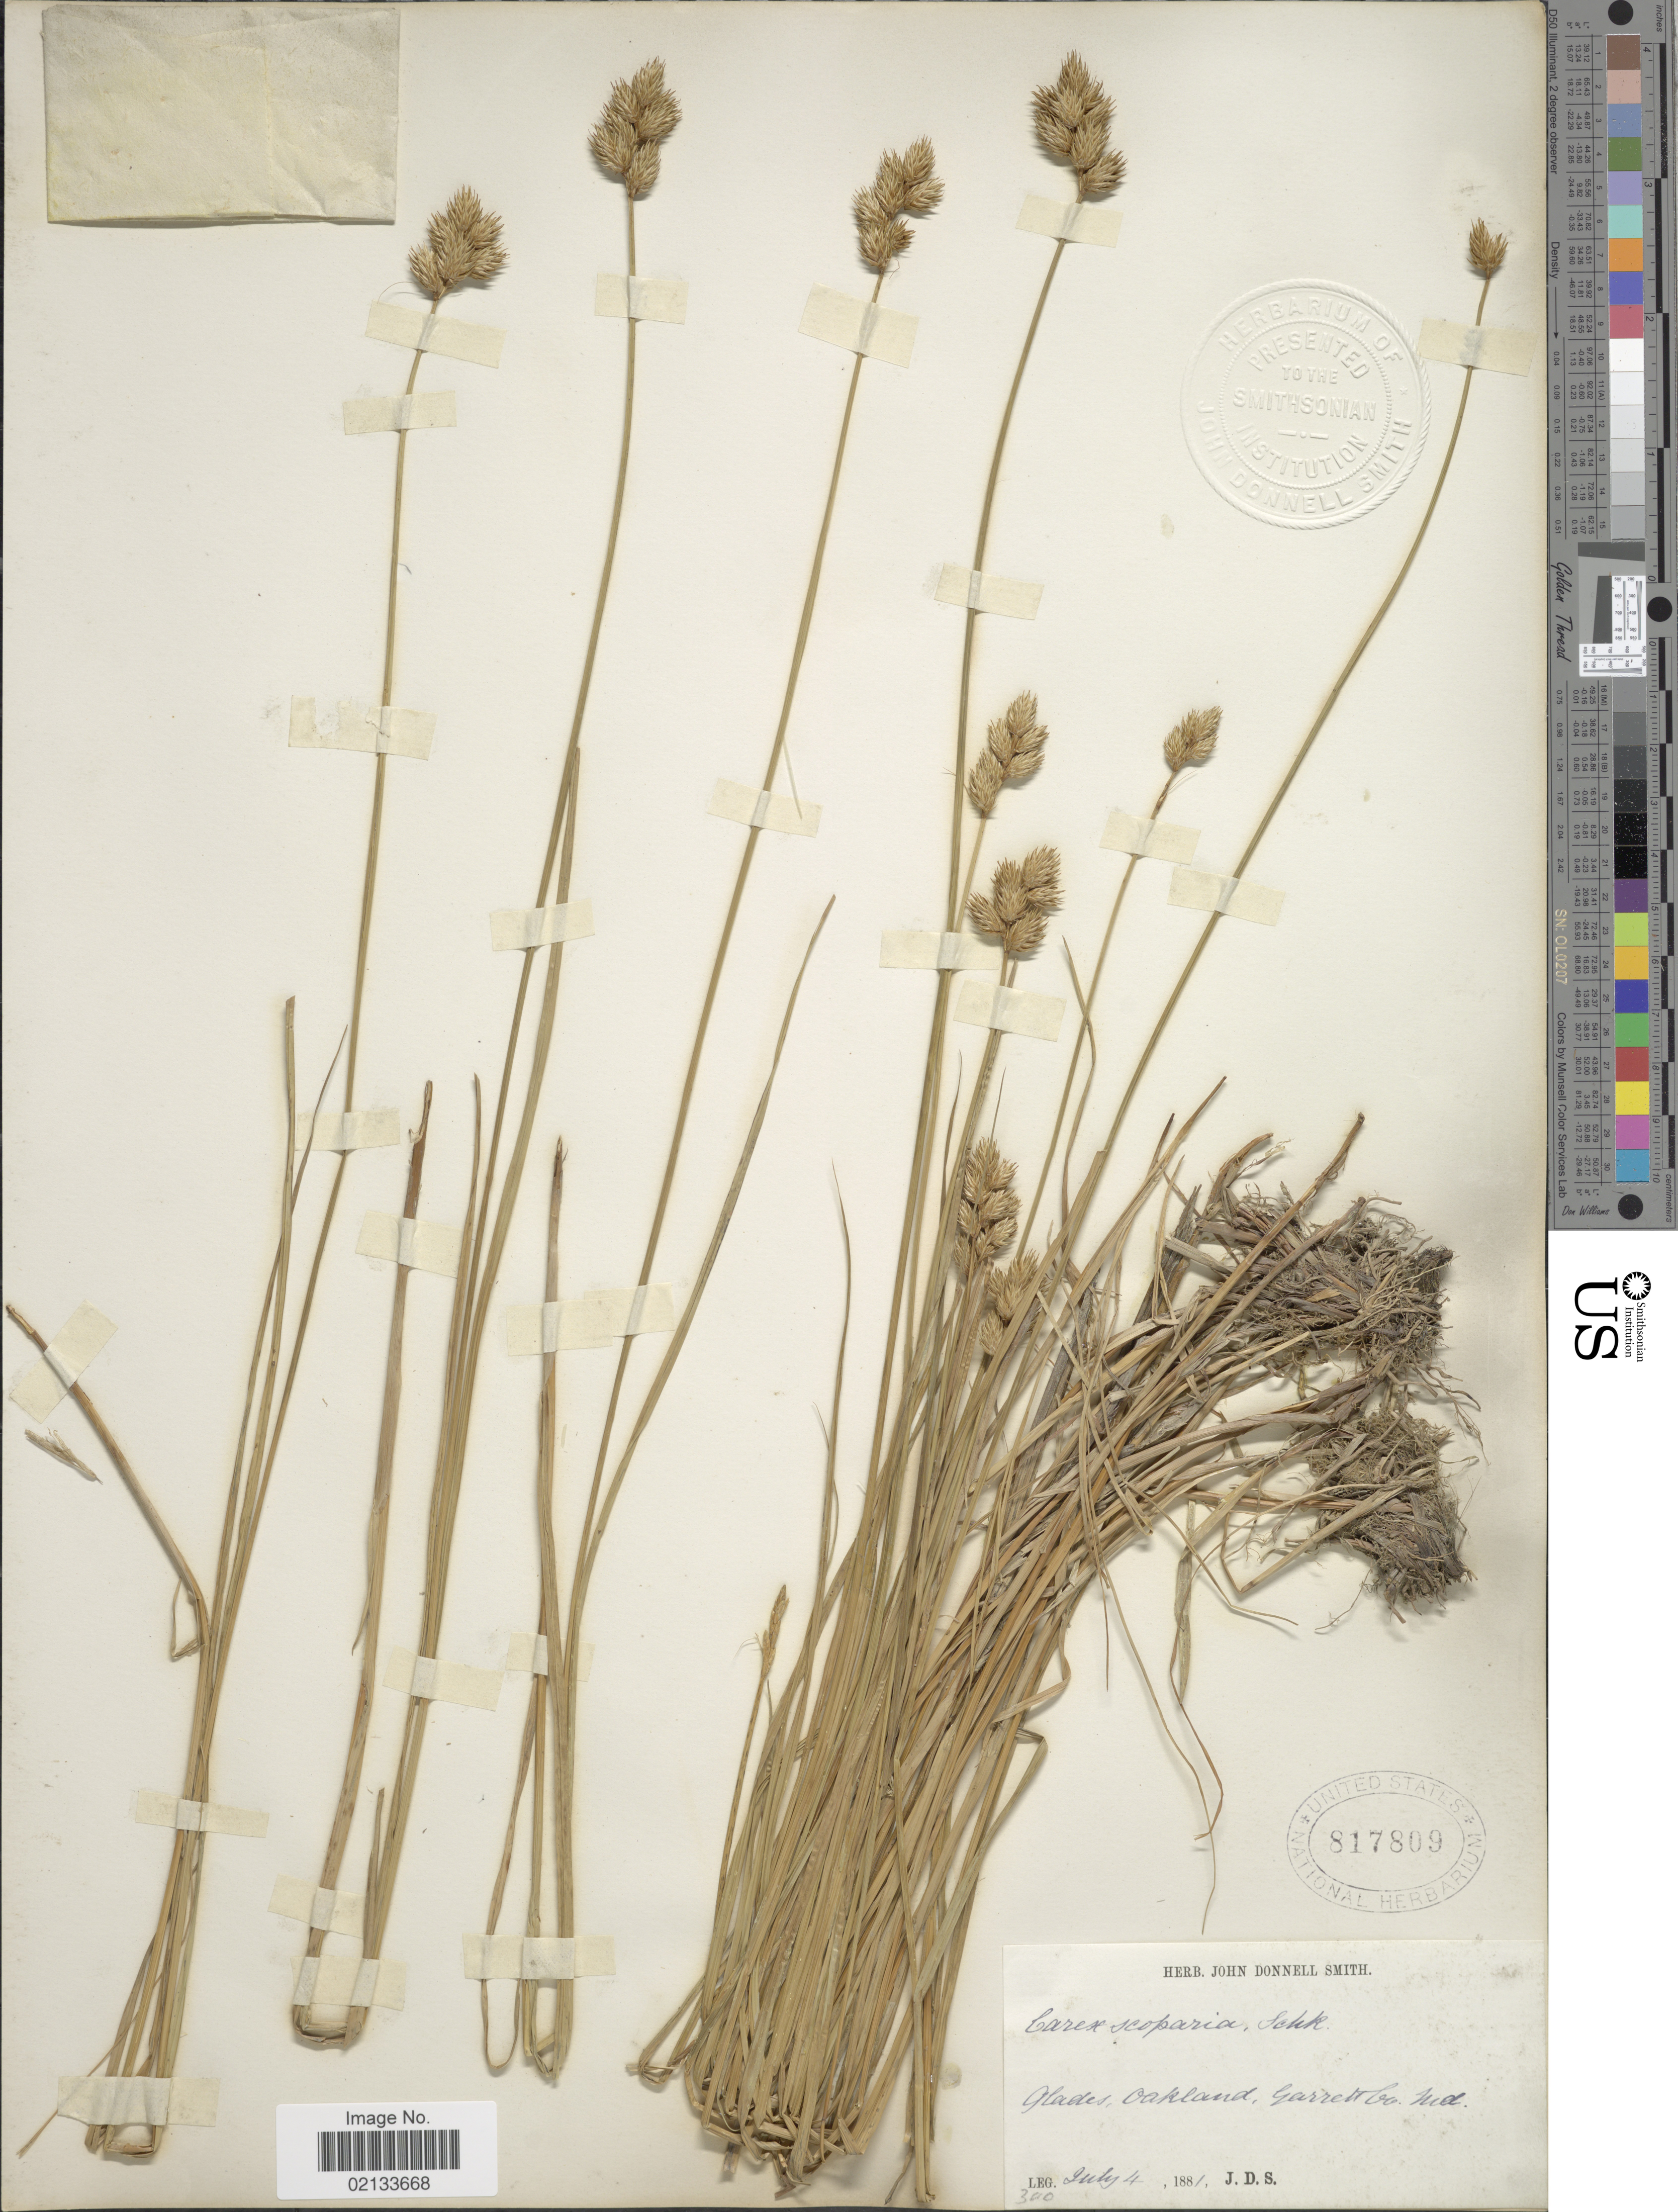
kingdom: Plantae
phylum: Tracheophyta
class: Liliopsida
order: Poales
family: Cyperaceae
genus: Carex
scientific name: Carex scoparia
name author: Schkuhr ex Willd.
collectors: J. Donnell Smith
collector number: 300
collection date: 1881-07-04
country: United States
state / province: Maryland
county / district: Garrett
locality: Glades, Oakland, Garrett Co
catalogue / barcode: US 817809